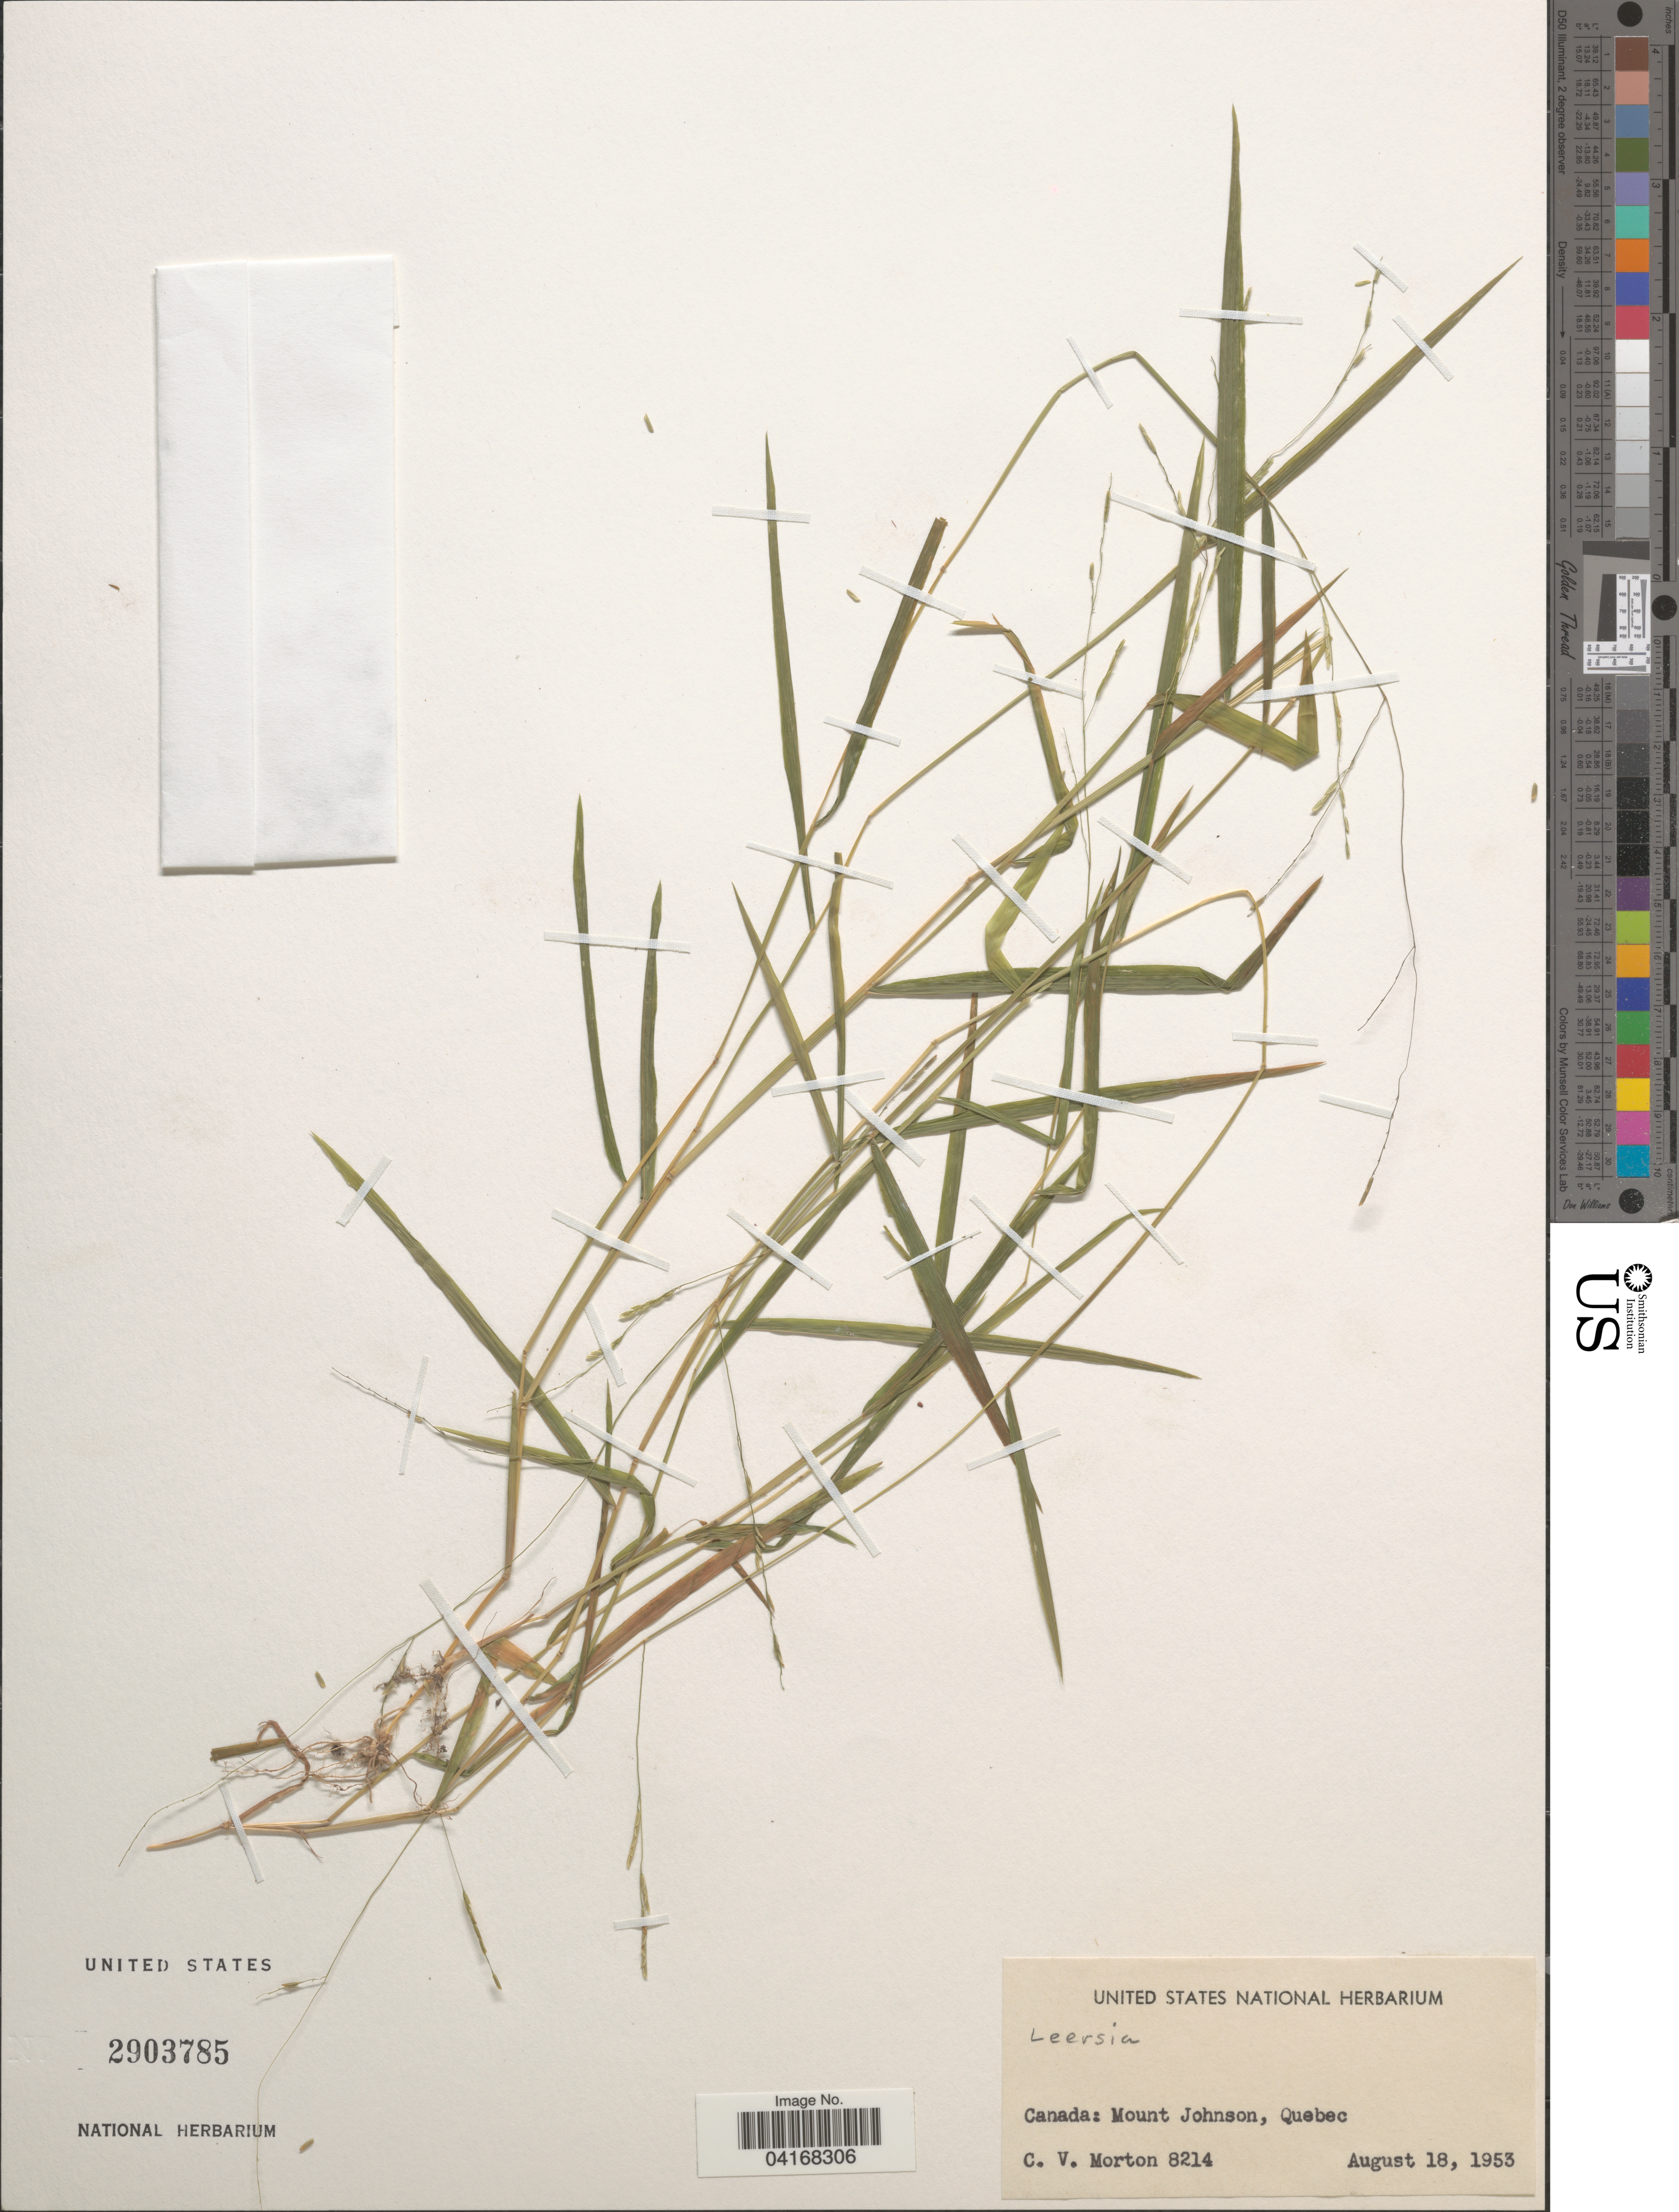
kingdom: Plantae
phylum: Tracheophyta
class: Liliopsida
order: Poales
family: Poaceae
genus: Leersia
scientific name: Leersia sp.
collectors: C. V. Morton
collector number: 8214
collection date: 1953-08-18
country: Canada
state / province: Quebec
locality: Mount Johnson.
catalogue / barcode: US 2903785